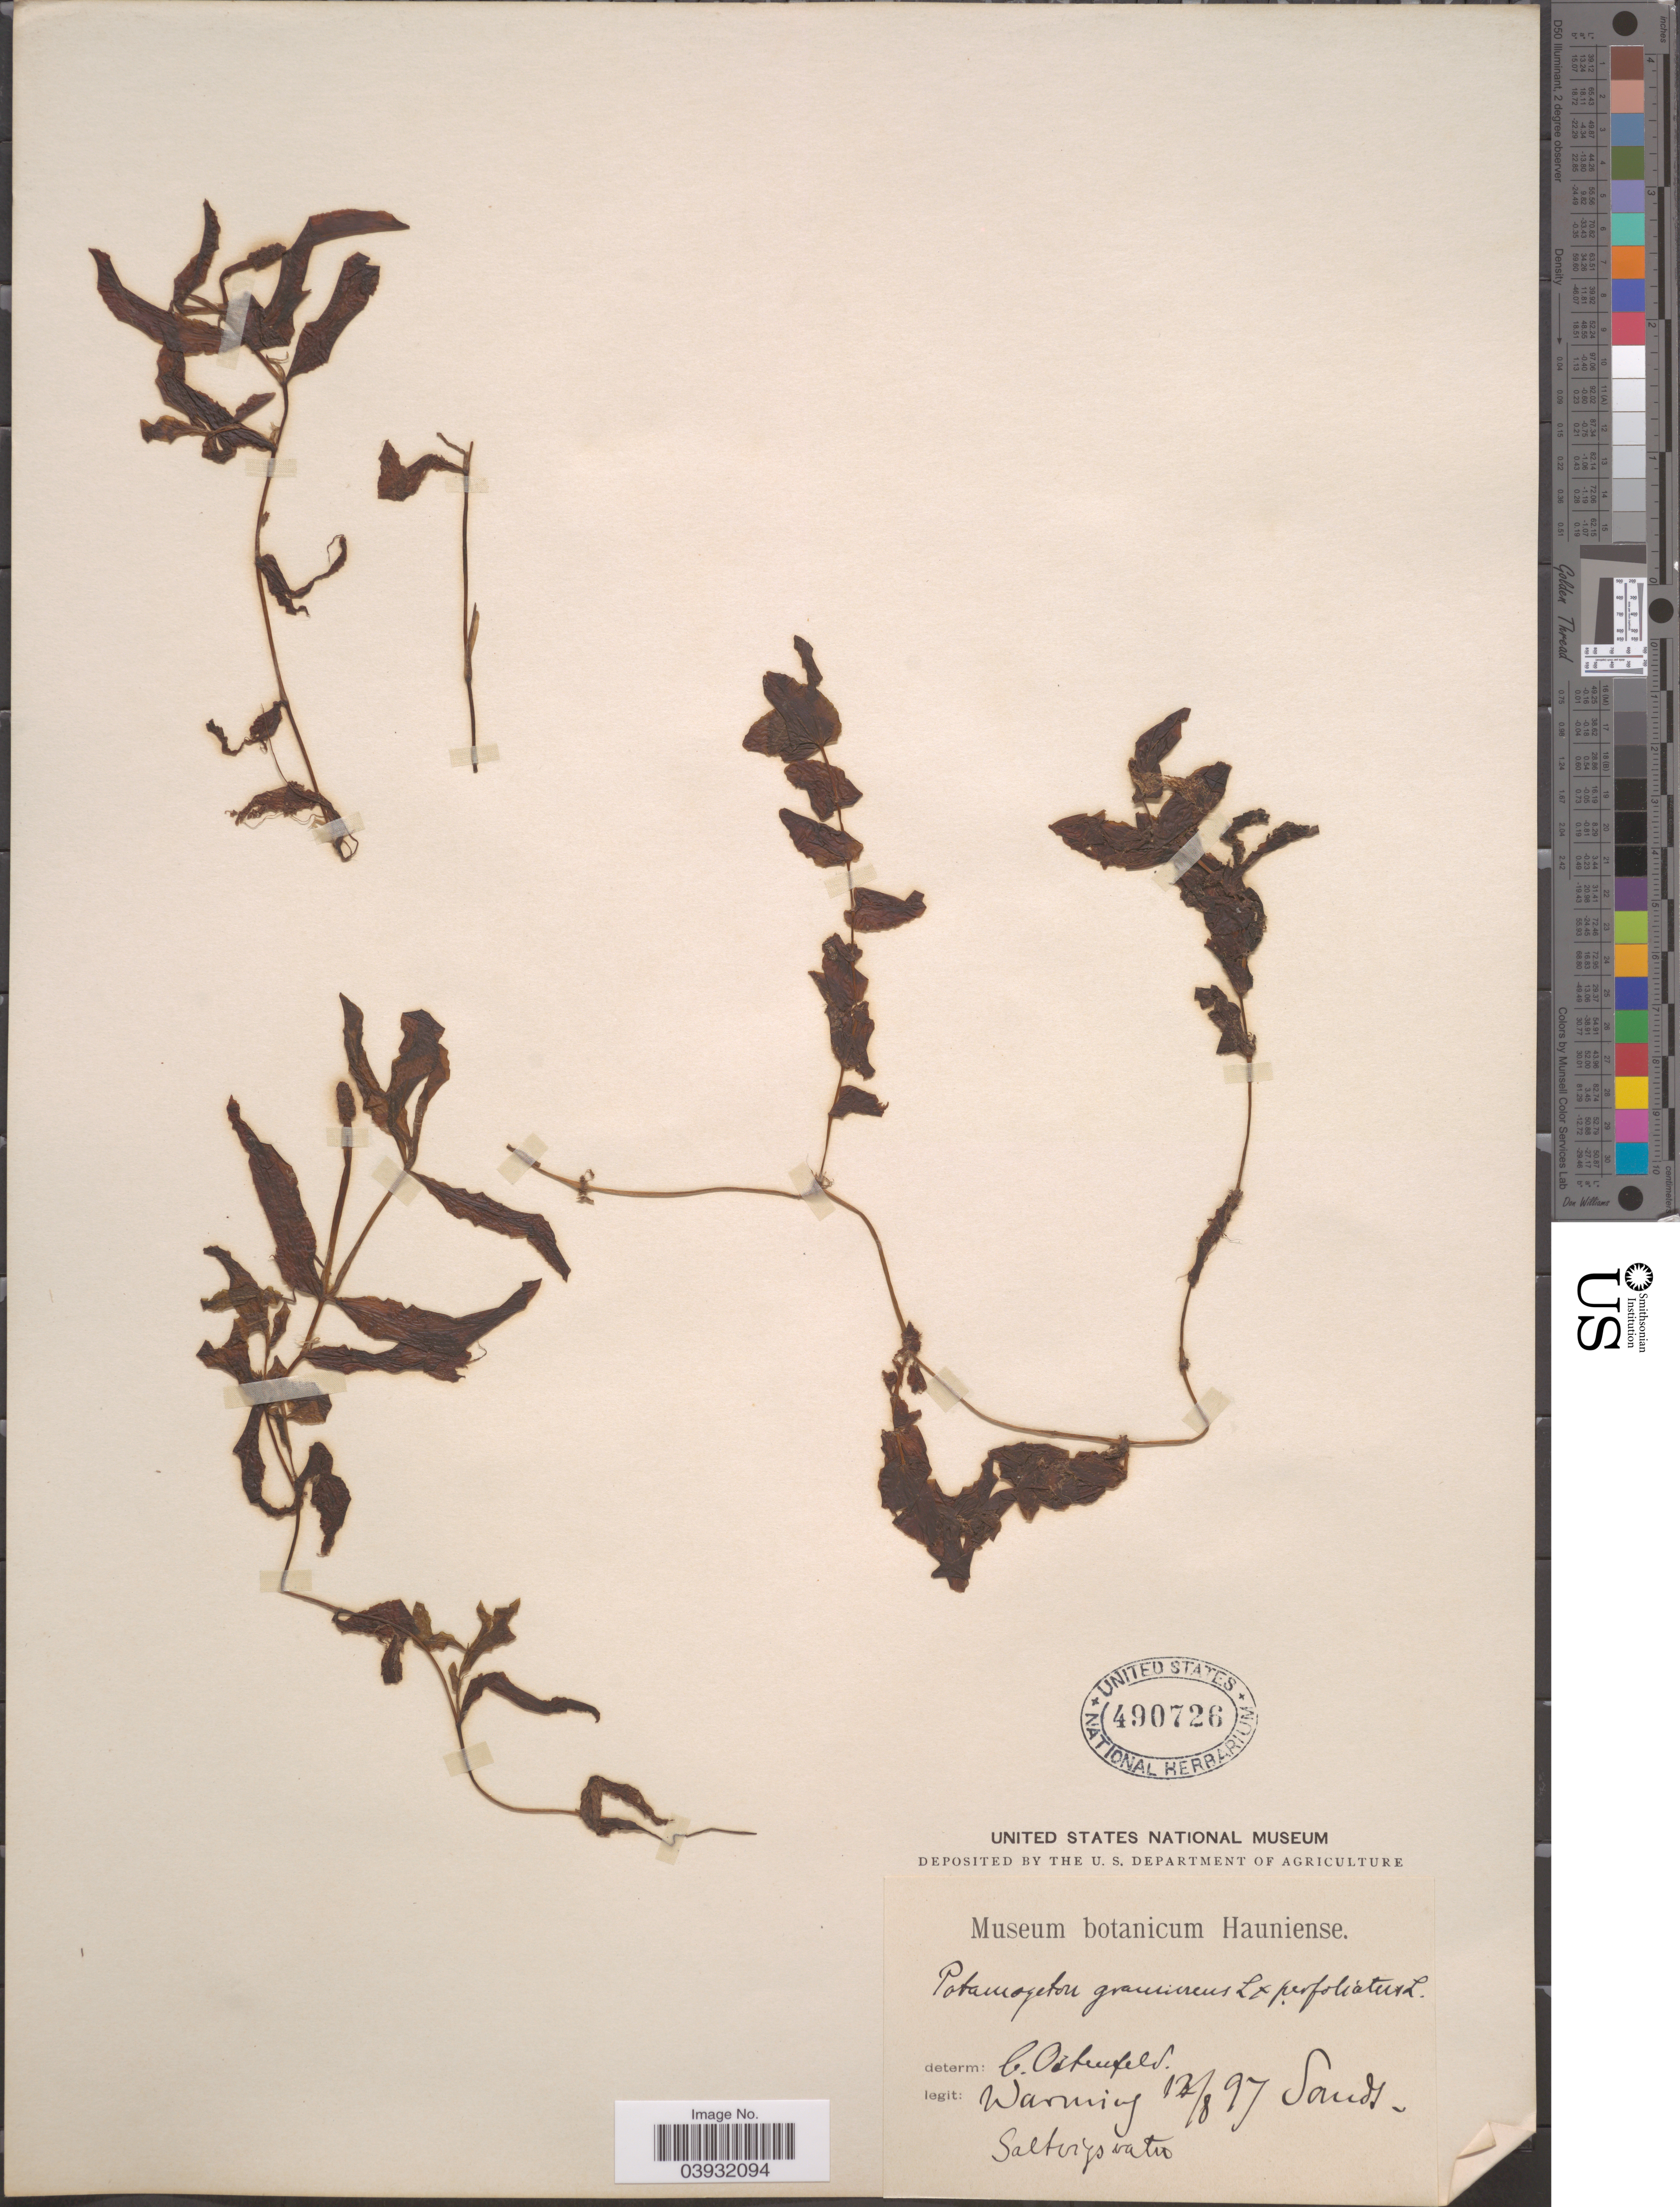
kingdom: Plantae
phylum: Tracheophyta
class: Liliopsida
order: Alismatales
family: Potamogetonaceae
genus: Potamogeton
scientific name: Potamogeton gramineus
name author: L.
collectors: Warming, --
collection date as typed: Transcribed d/m/y: 12/8/97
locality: Sands. Saltvijswater. [interpreted]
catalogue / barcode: US 490726